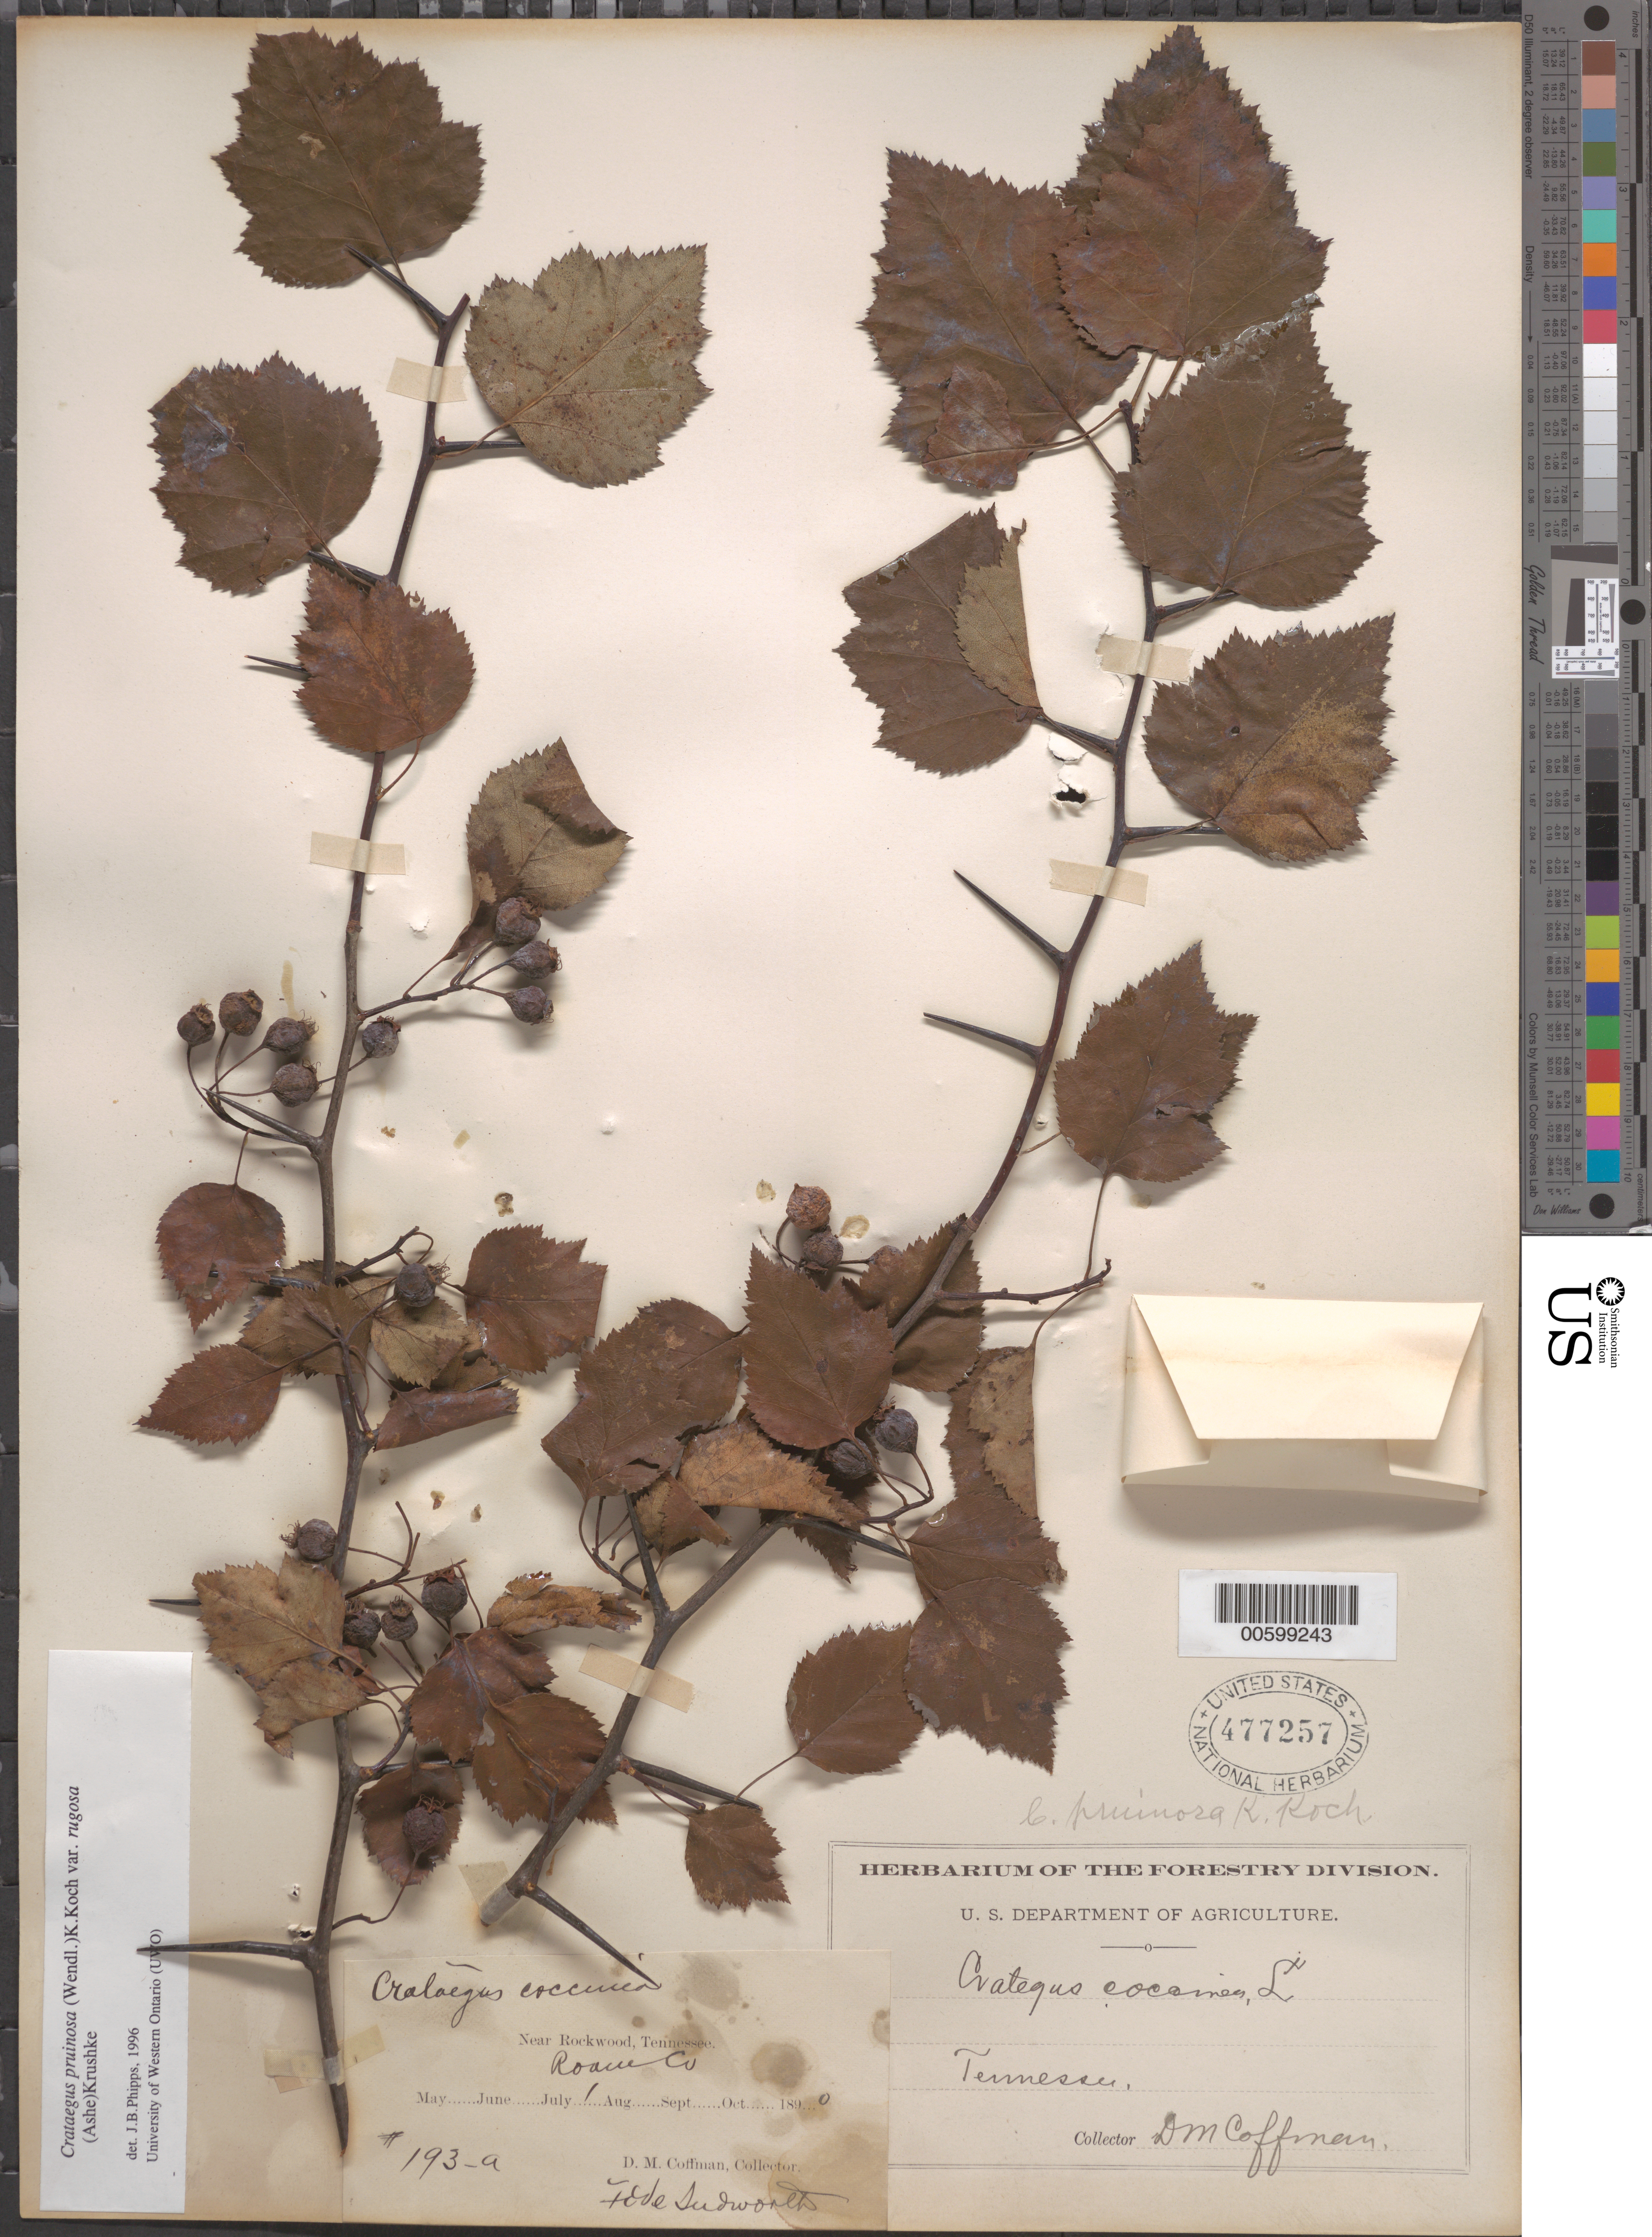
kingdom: Plantae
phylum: Tracheophyta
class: Magnoliopsida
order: Rosales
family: Rosaceae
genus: Crataegus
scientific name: Crataegus pruinosa var. rugosa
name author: (Ashe) Kruschke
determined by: Phipps, James B., (UWO), University of Western Ontario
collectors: D. M. Coffman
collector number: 193-A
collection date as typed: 01 Jul 1890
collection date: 1890-07-01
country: United States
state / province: Tennessee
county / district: Roane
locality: Near Rockwood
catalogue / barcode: US 477257